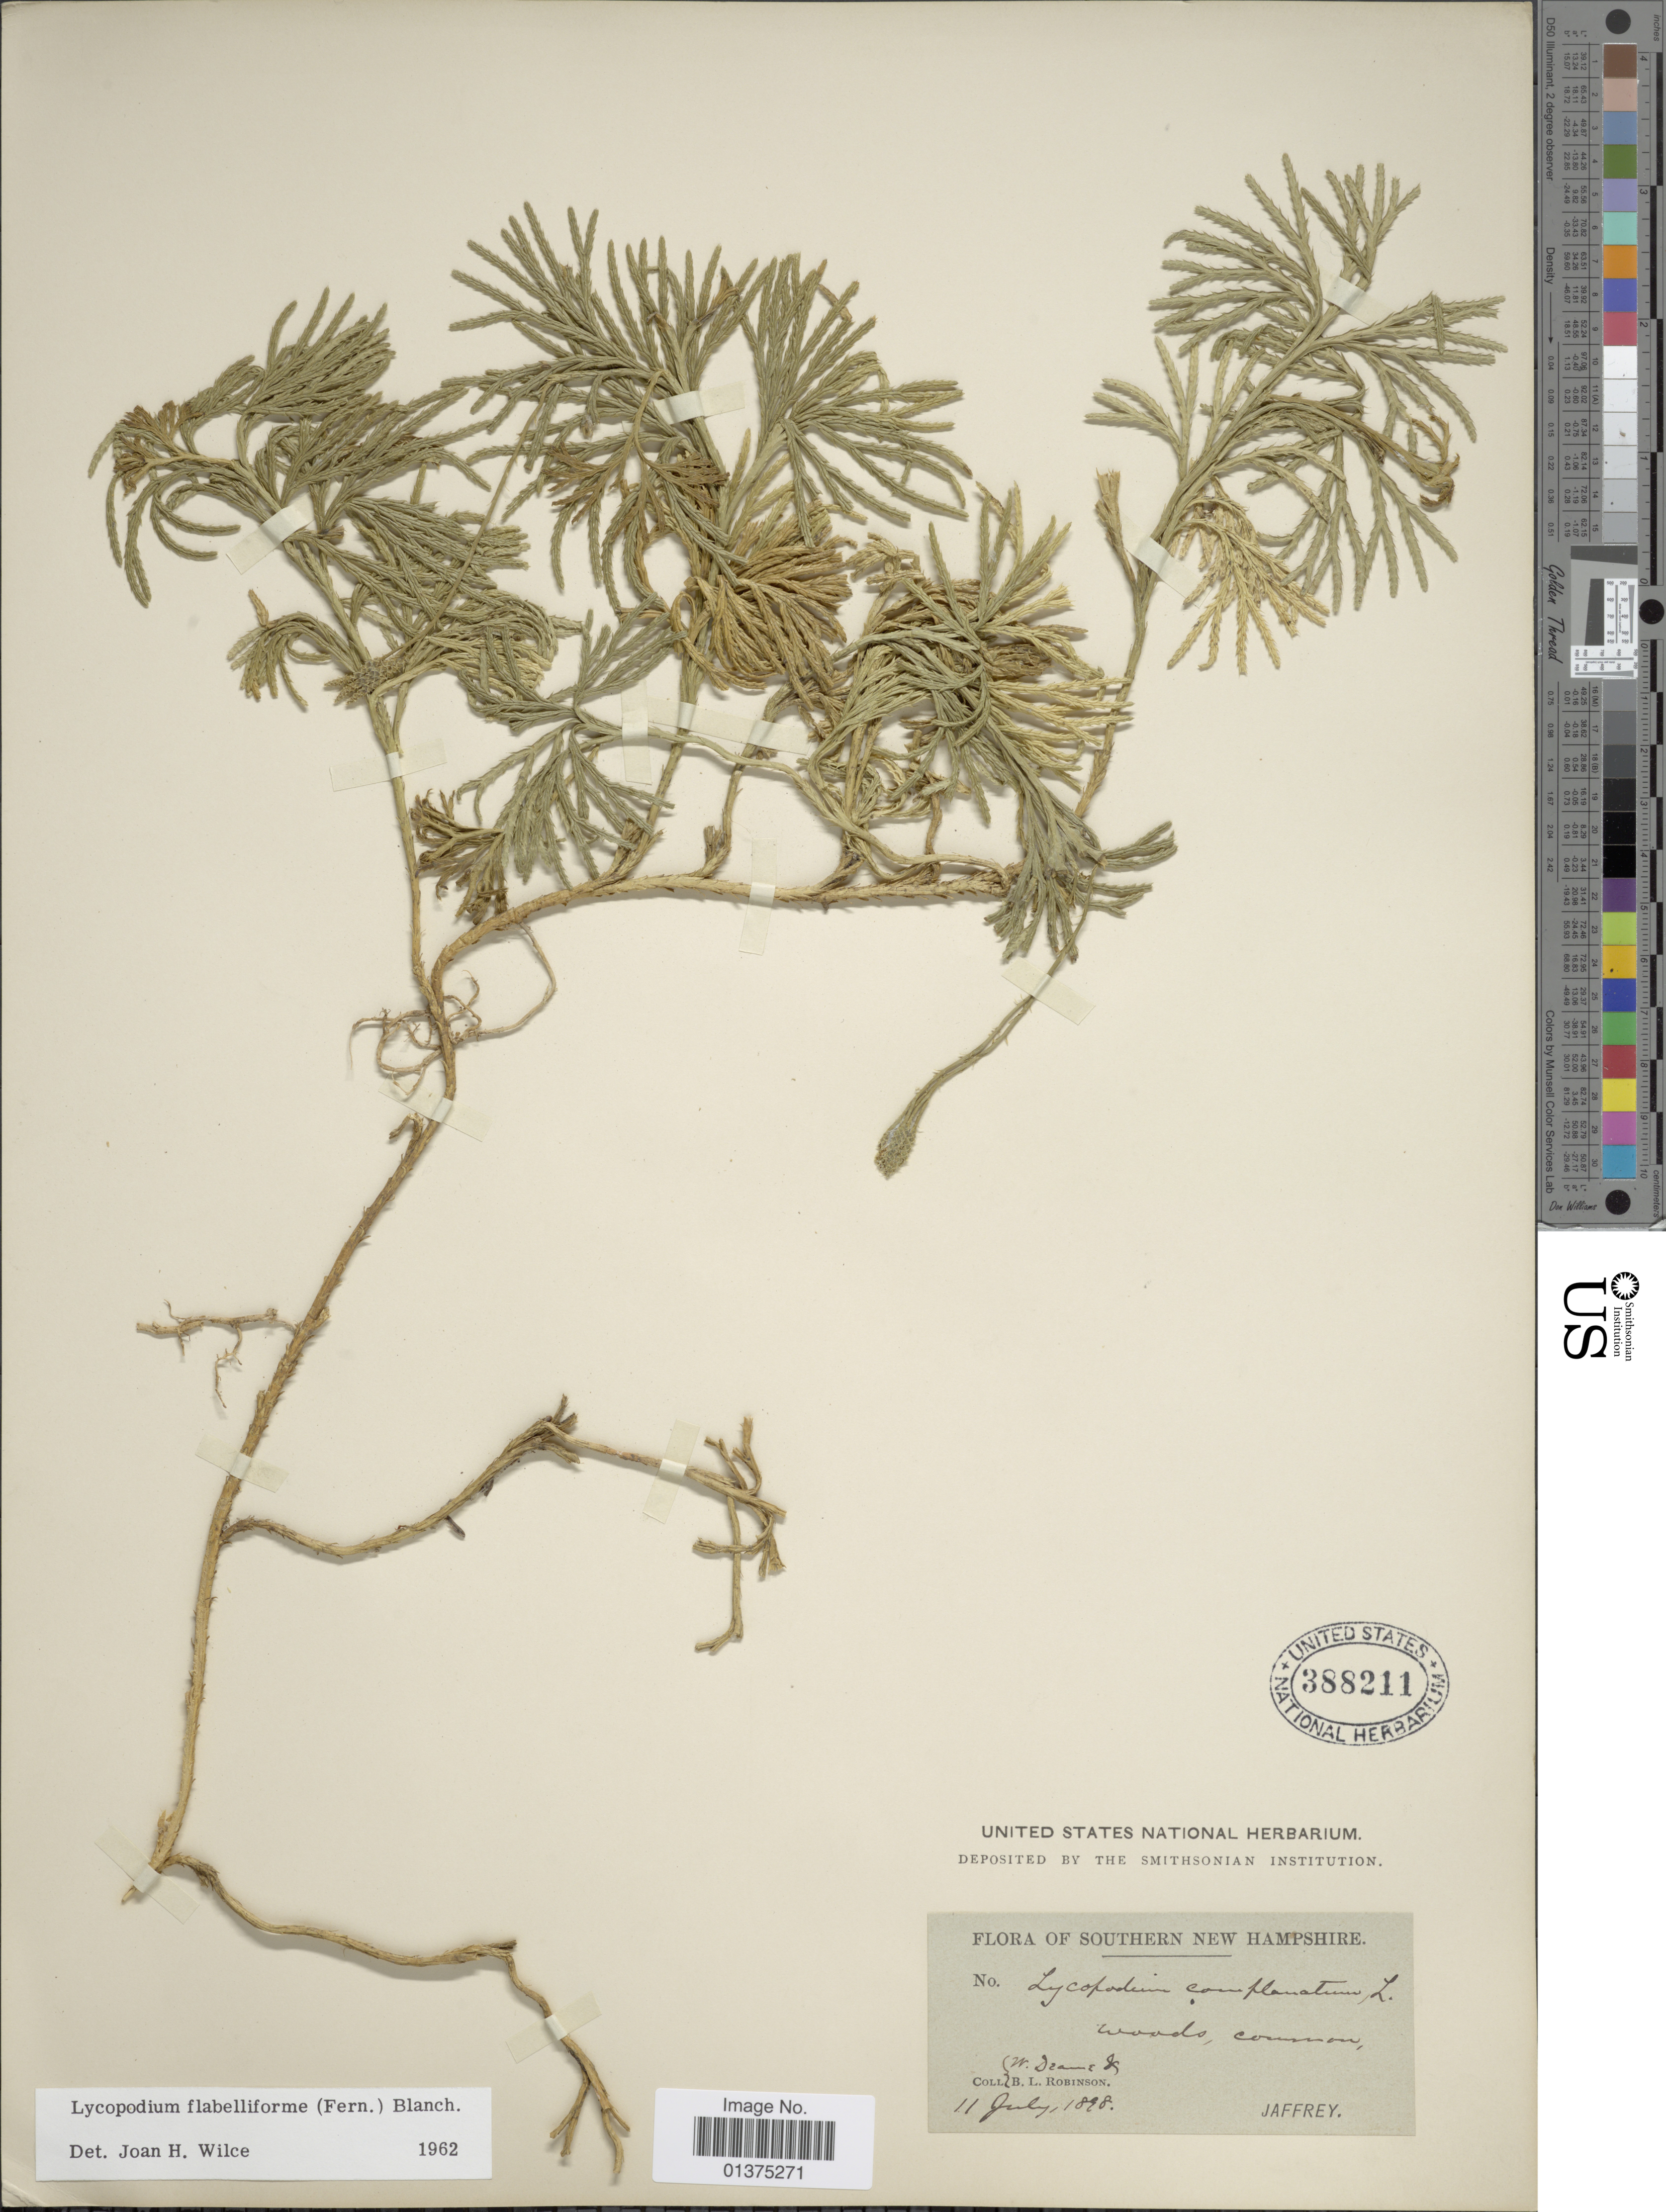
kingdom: Plantae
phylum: Tracheophyta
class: Lycopodiopsida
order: Lycopodiales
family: Lycopodiaceae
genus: Diphasiastrum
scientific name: Diphasiastrum digitatum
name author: (Dill. ex A. Braun) Holub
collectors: W. Deane & B. L. Robinson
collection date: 1898-07-11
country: United States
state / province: New Hampshire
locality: Southern New Hampshire, Jaffrey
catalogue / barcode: US 388211